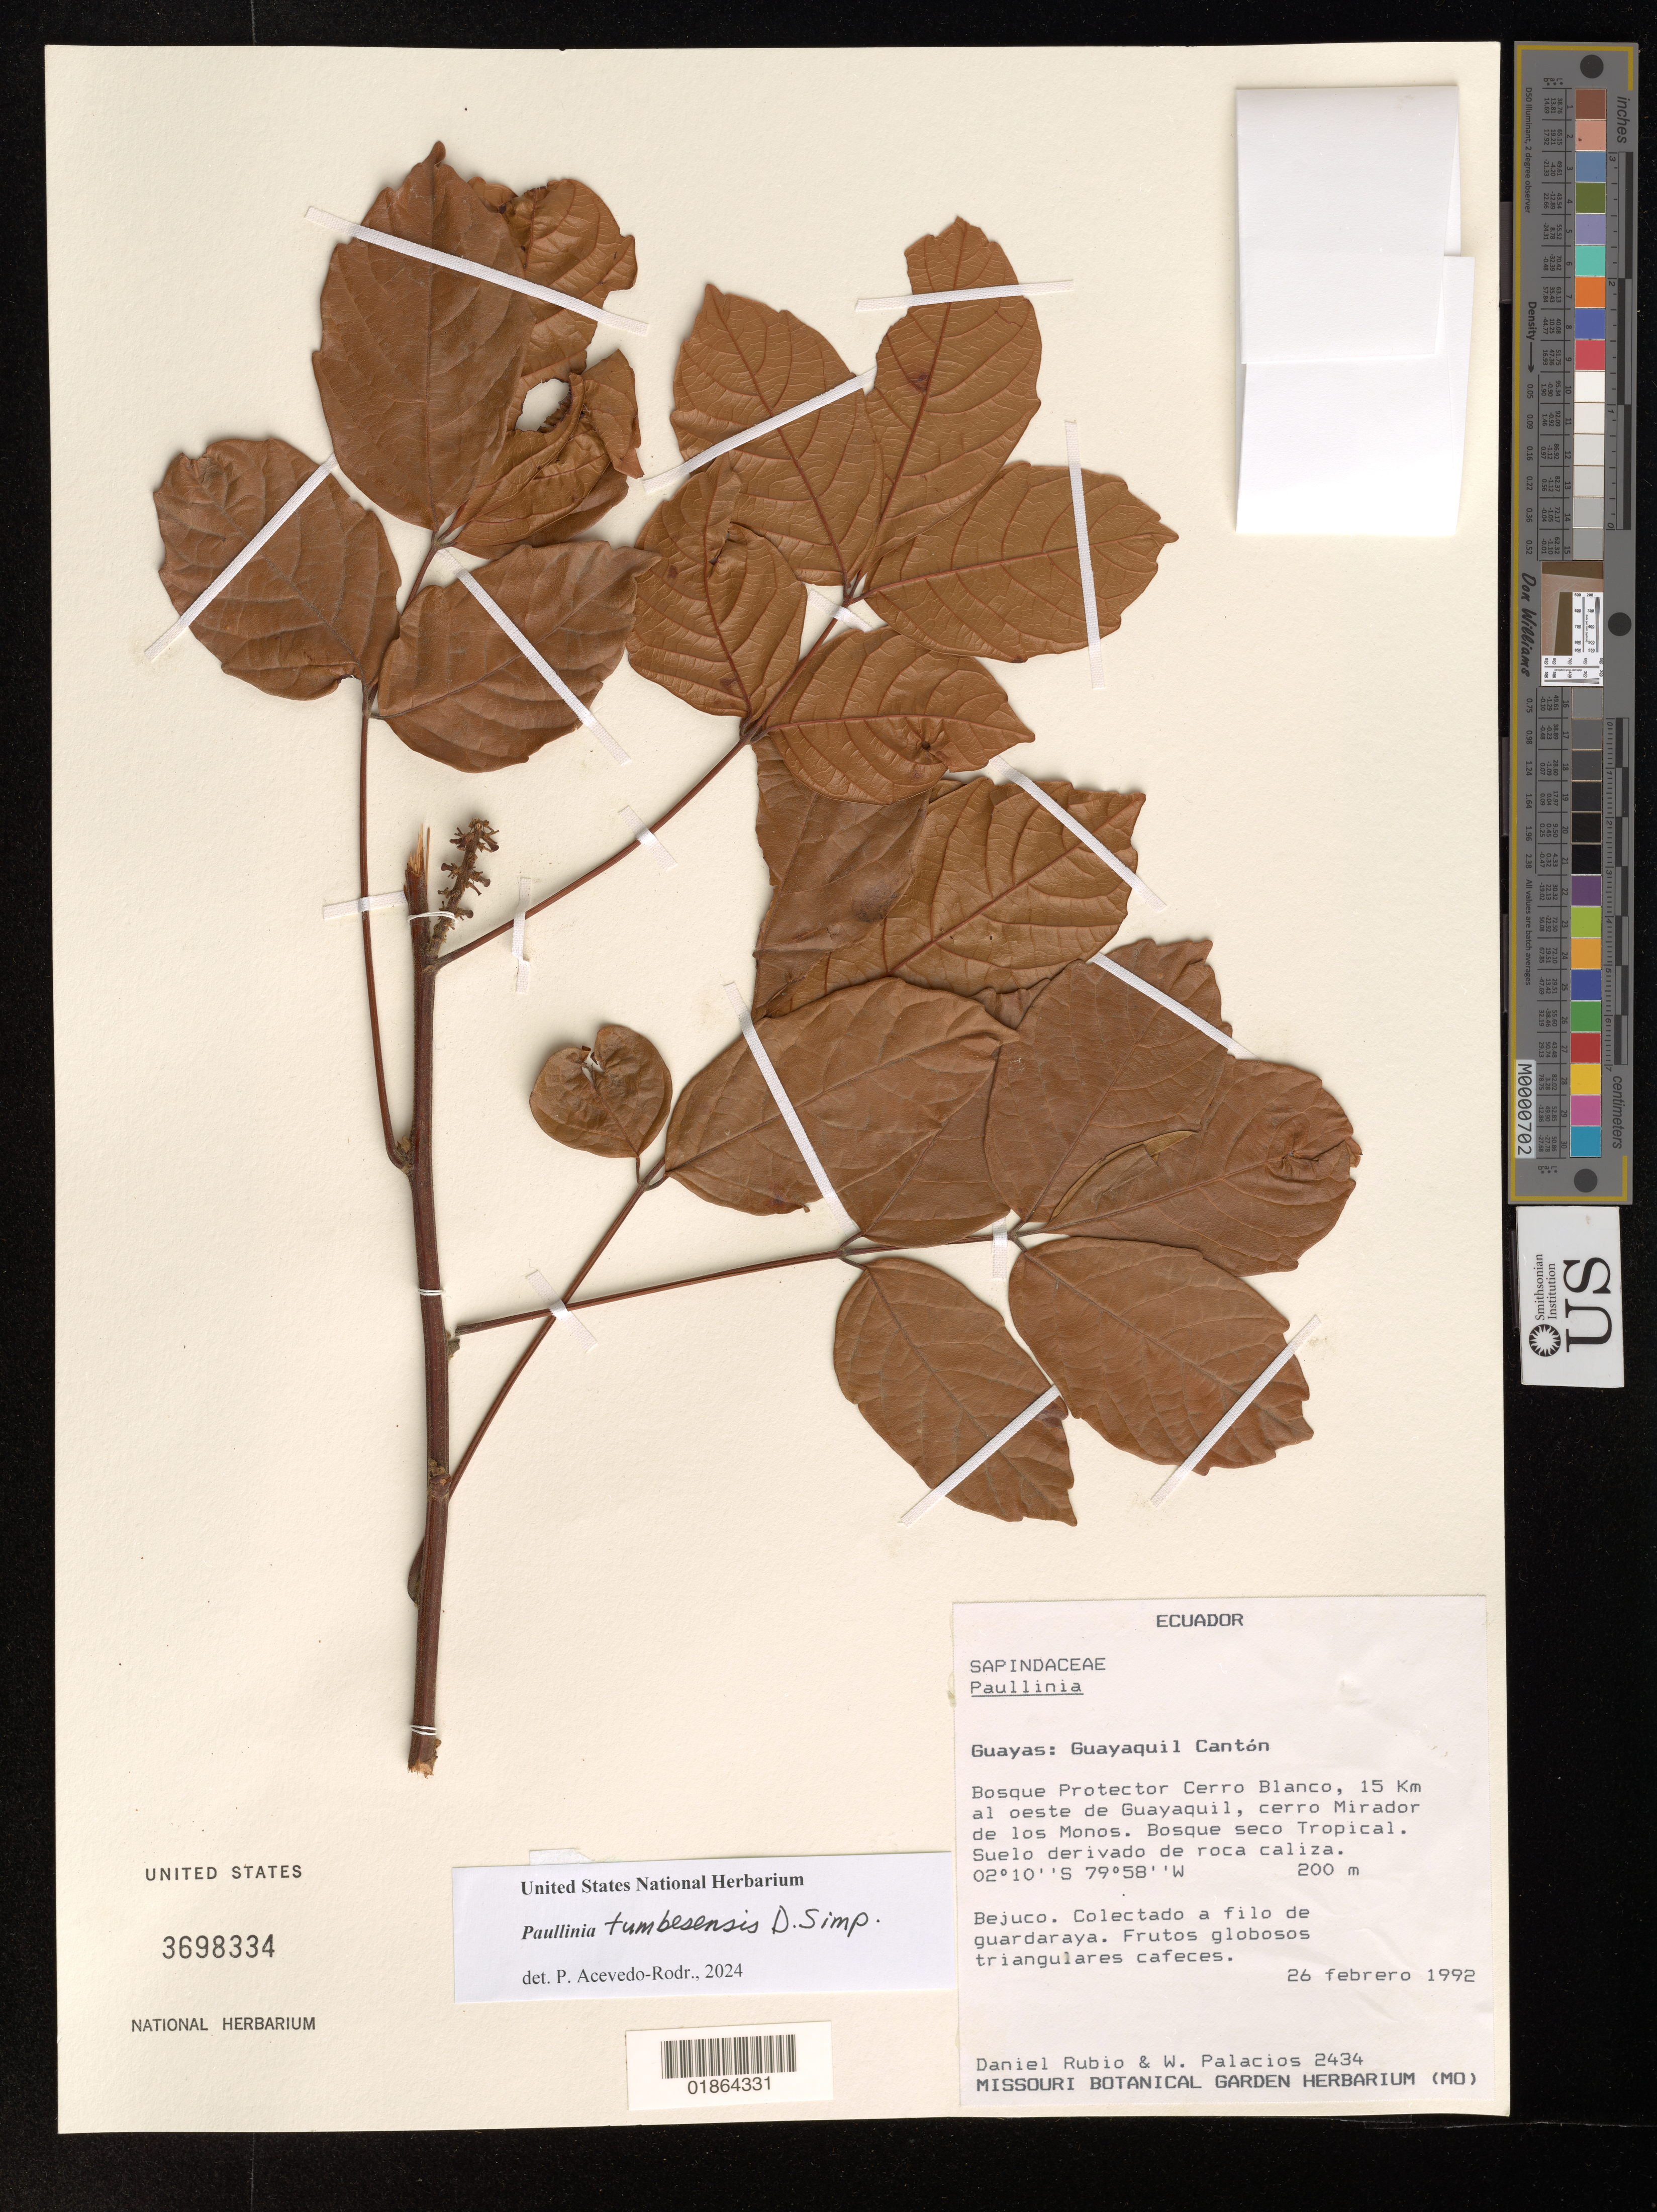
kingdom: Plantae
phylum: Tracheophyta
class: Magnoliopsida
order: Sapindales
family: Sapindaceae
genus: Paullinia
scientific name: Paullinia tumbesensis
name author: D.R. Simpson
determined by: Acevedo-Rodriguez, P., (US), Smithsonian Institution - National Museum of Natural History (UNITED STATES)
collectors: D. Rubio & W. Palacios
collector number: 2434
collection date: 1992-02-26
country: Ecuador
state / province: Guayas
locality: Guayaquil Cantón. Bosque Protector Cerro Blanco, 15 km al oeste de Guayaquil, cerro Mirador de los Monos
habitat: Bosque seco tropical. Suelo derivado de roca caliza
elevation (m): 200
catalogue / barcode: US 3698334